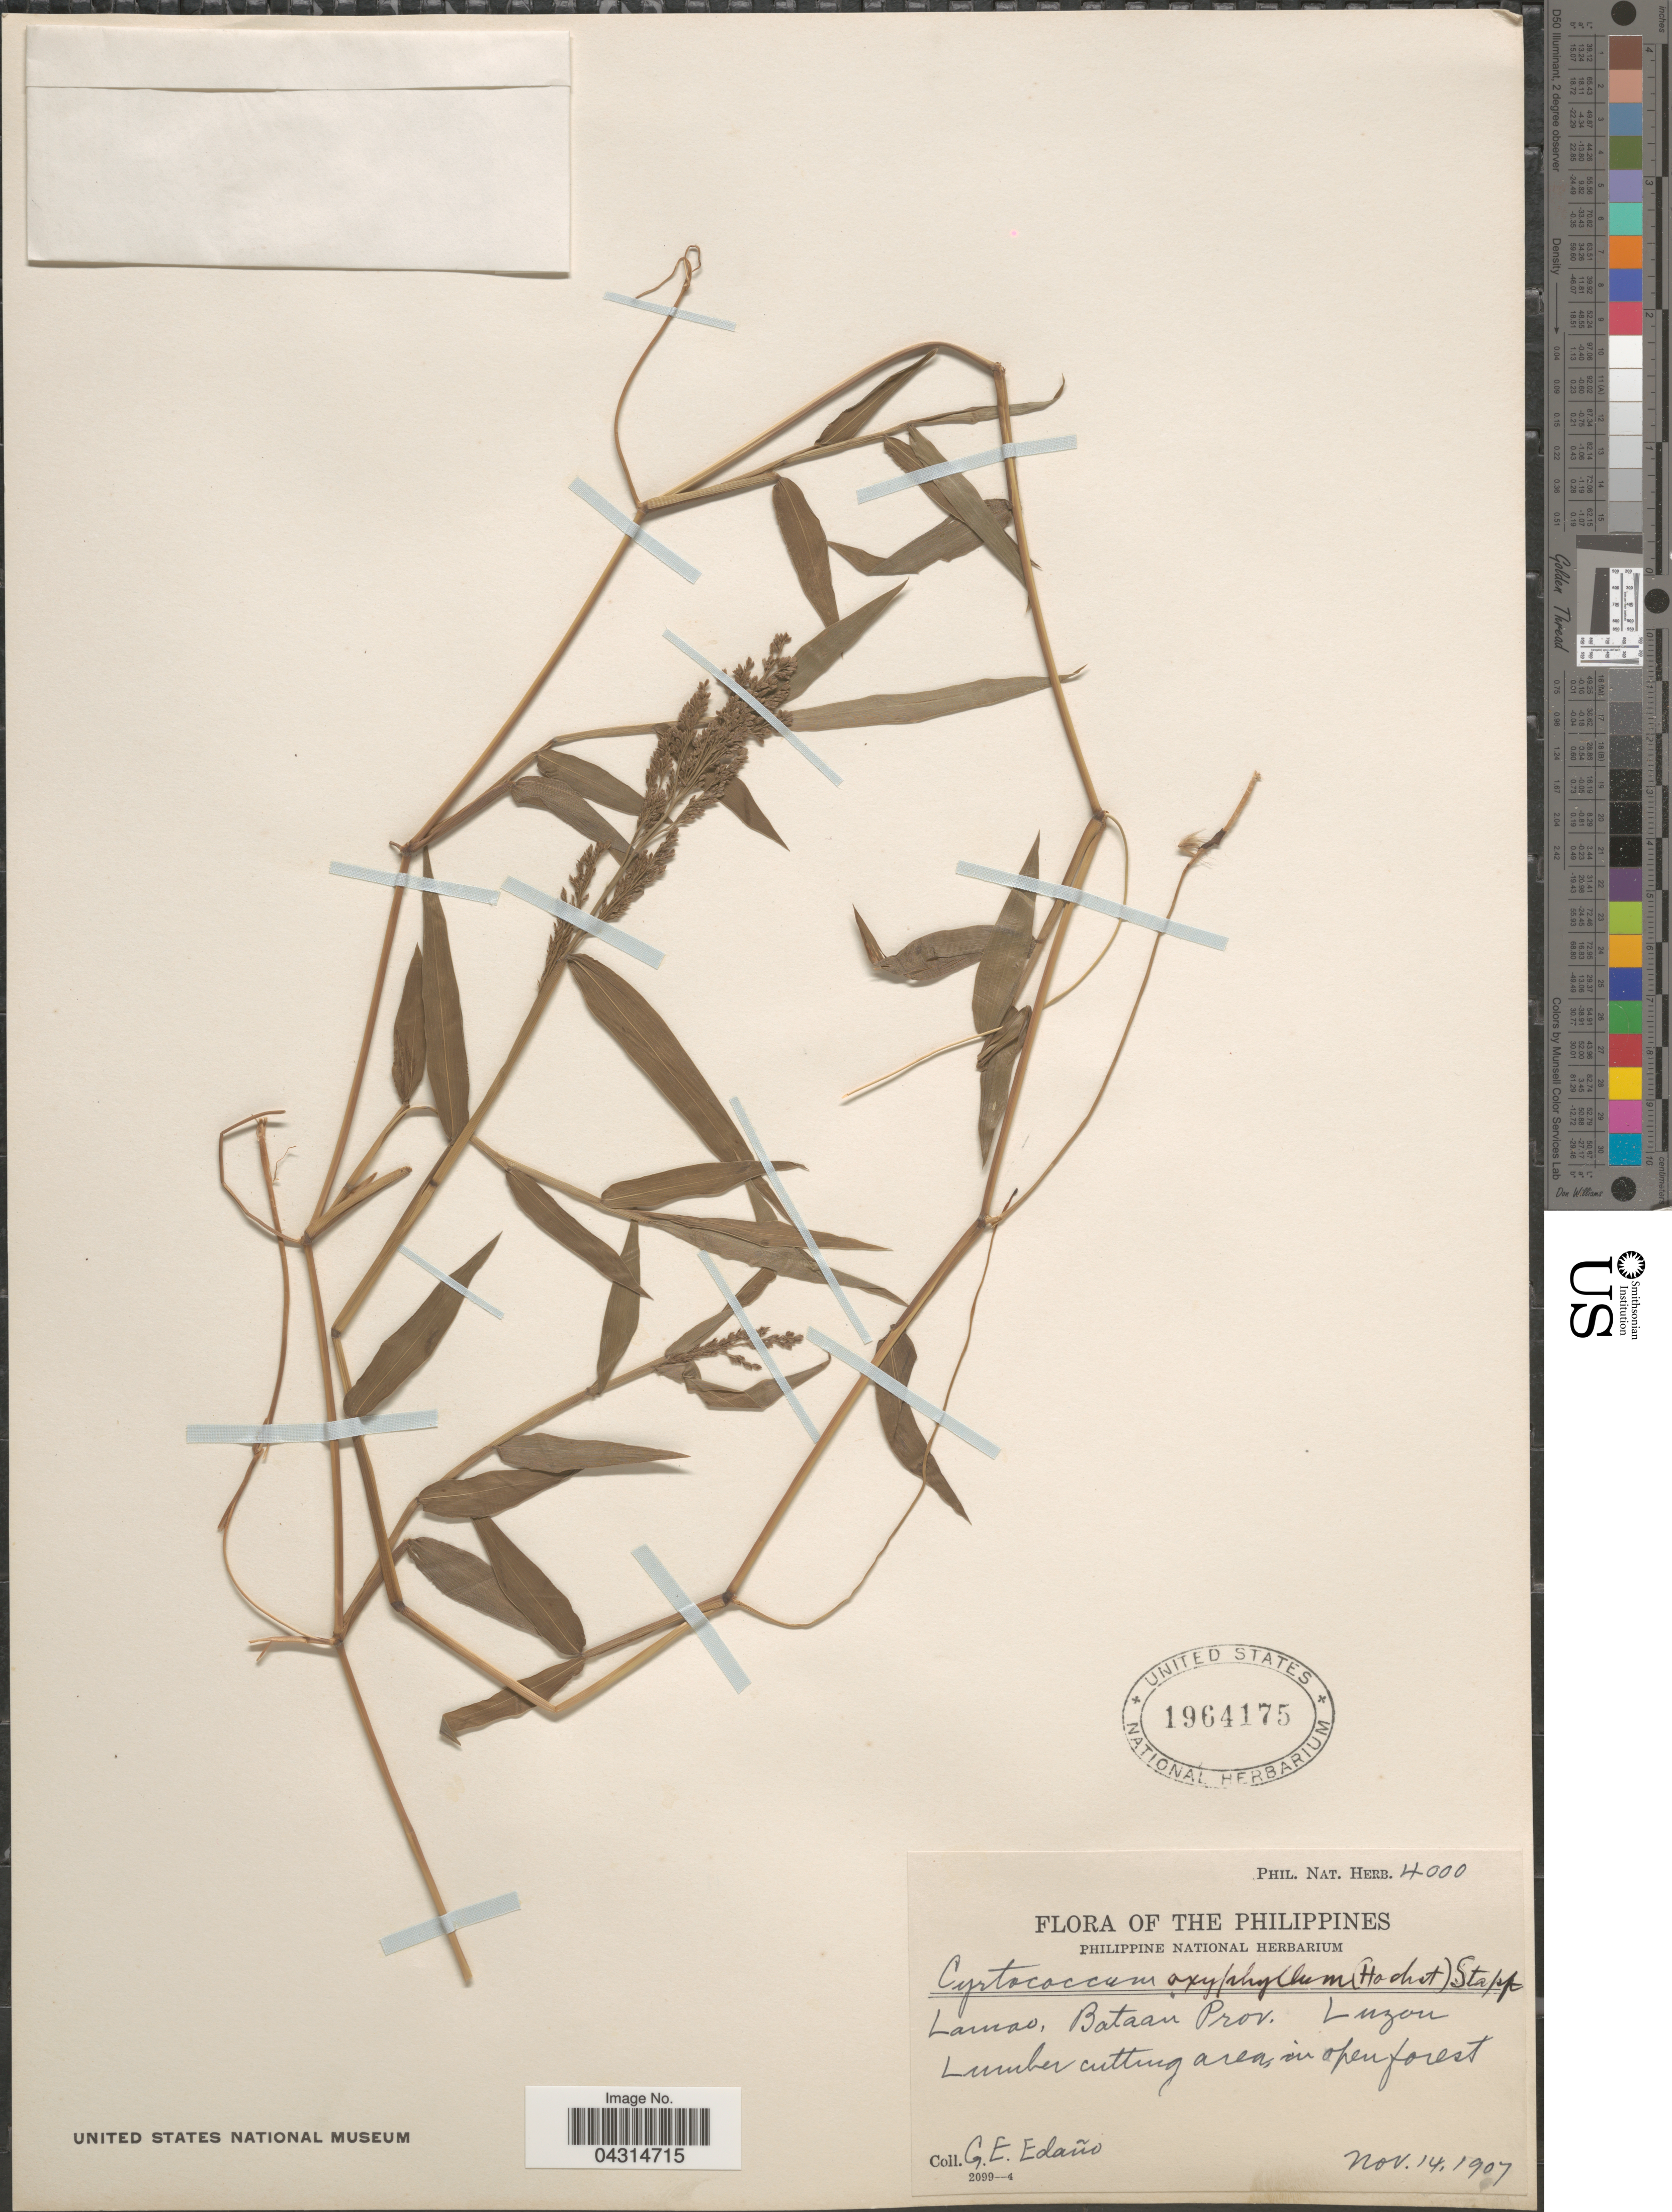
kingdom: Plantae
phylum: Tracheophyta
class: Liliopsida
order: Poales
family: Poaceae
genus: Cyrtococcum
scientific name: Cyrtococcum oxyphyllum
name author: (Steud.) Stapf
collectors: G. E. Edaño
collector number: Phil. Nat. Herb. 4000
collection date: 1907-11-14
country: Philippines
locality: Lamao, Bataan Prov., Luzon. In open forest.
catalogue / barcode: US 1964175